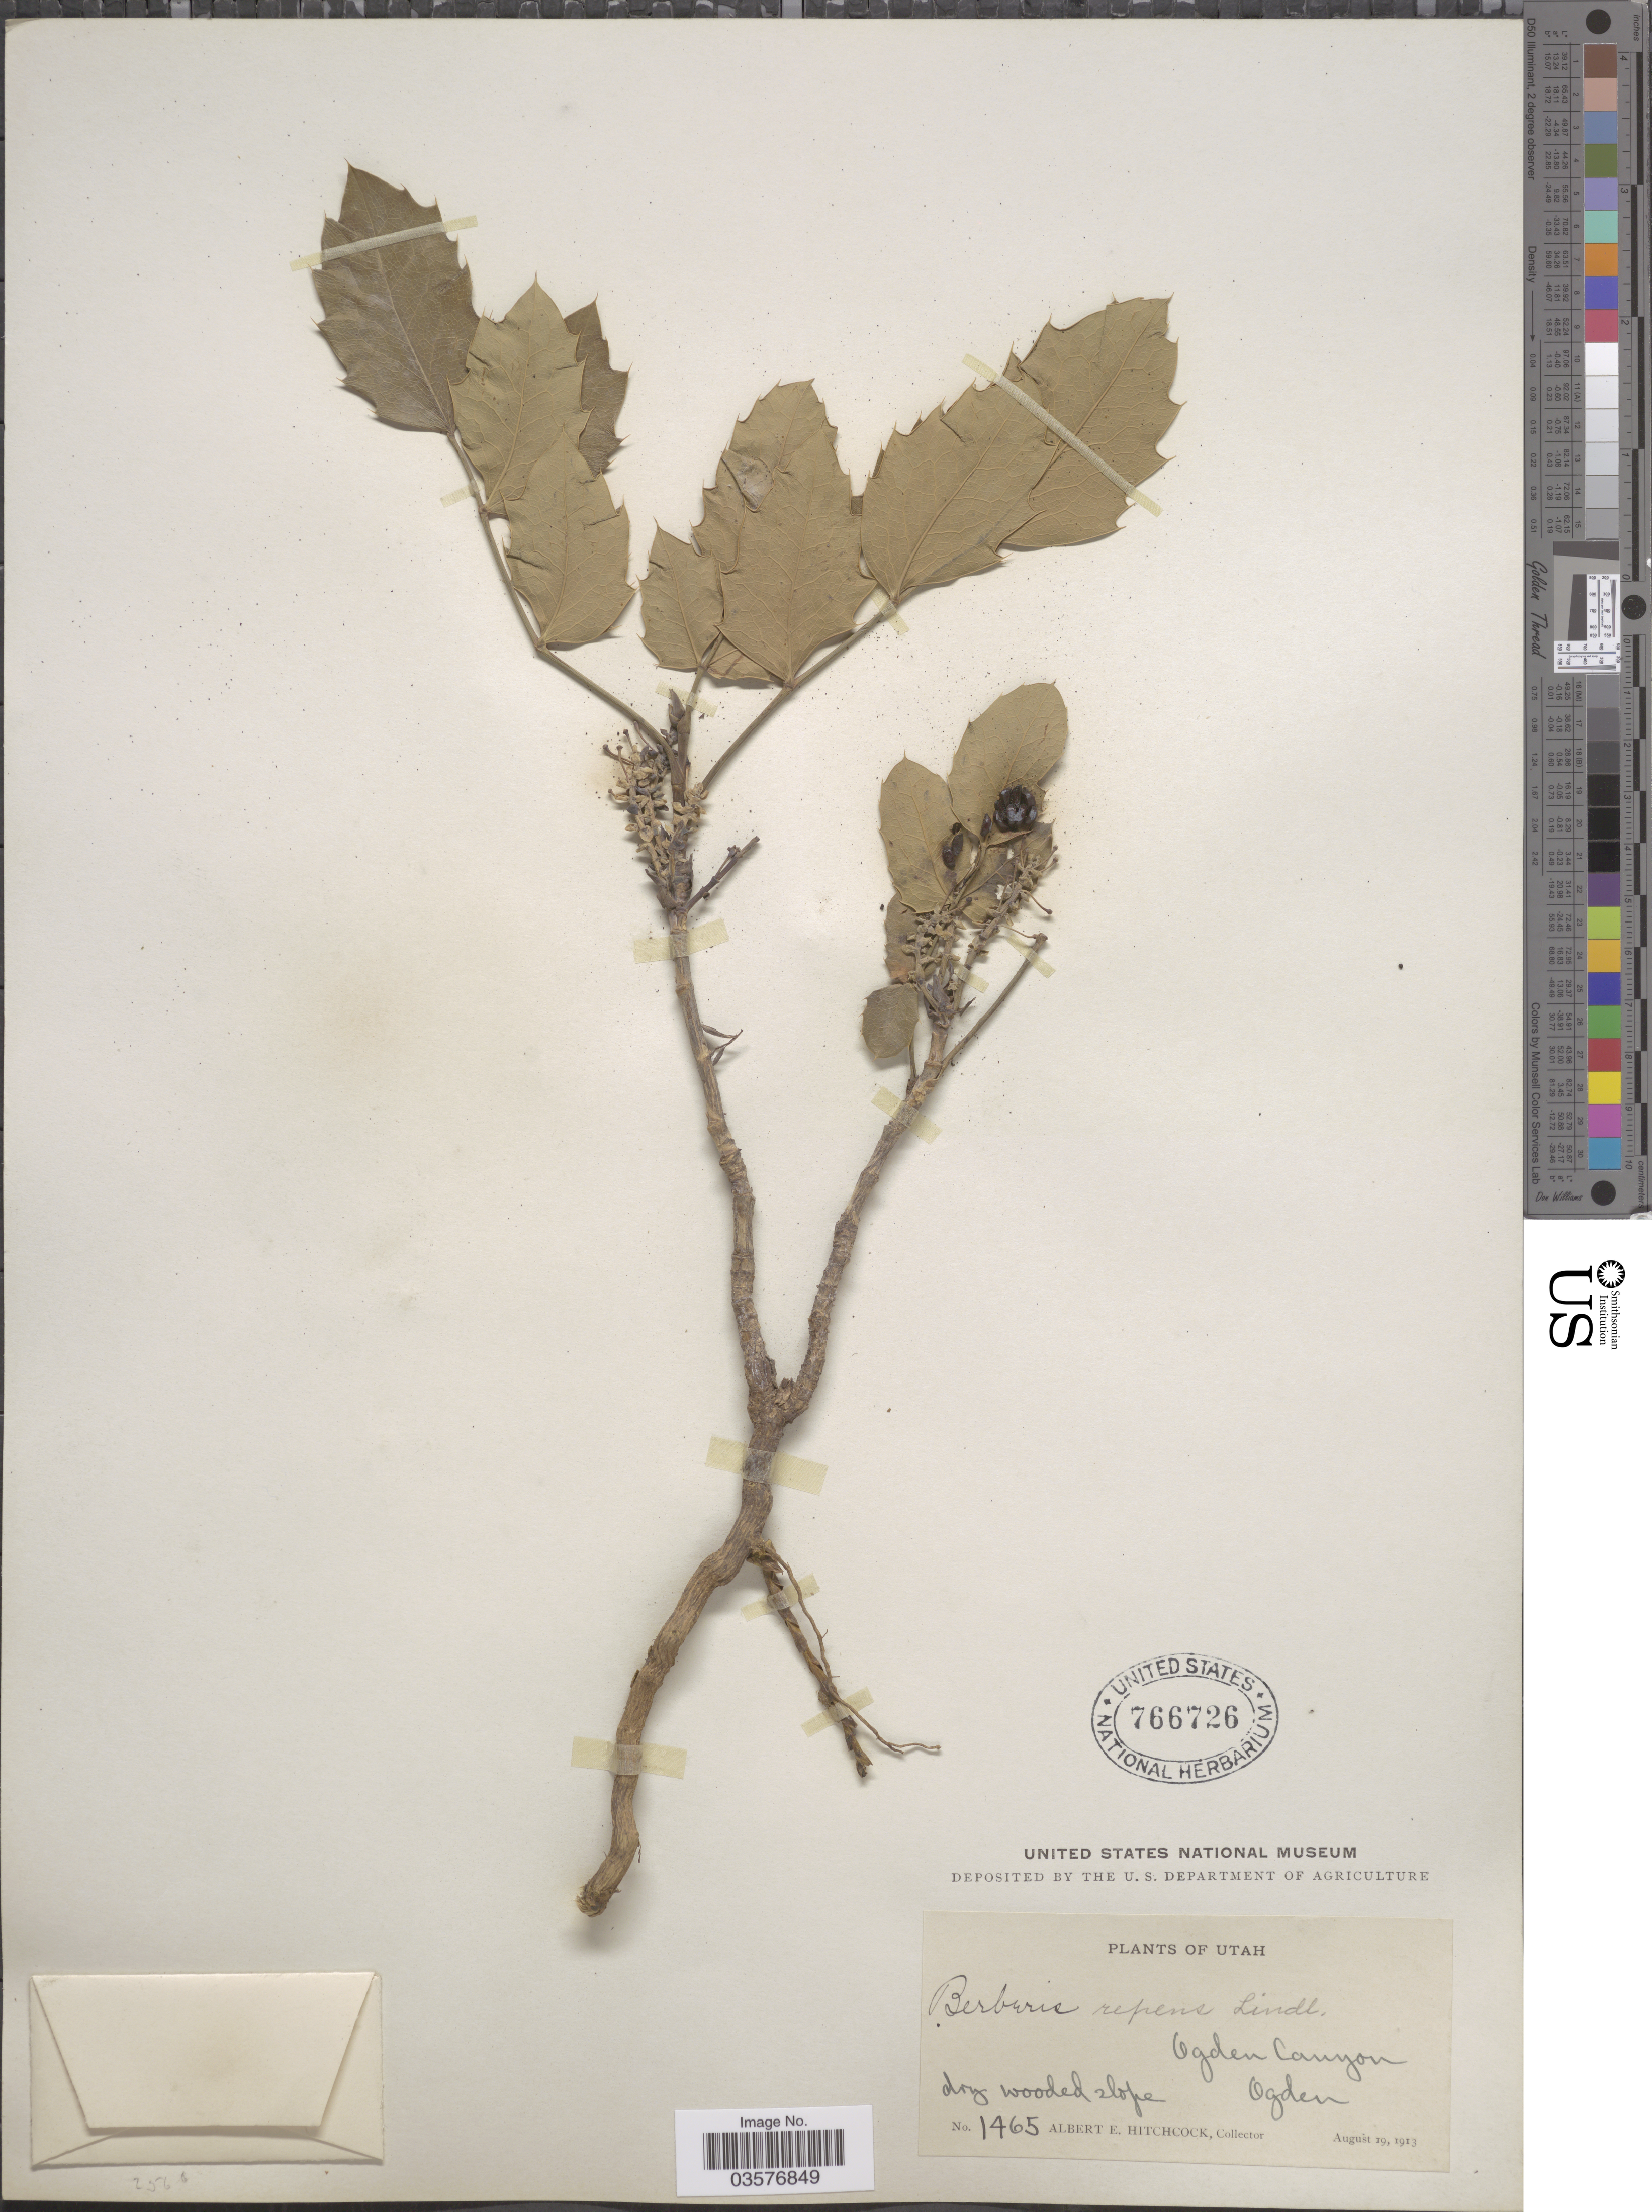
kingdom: Plantae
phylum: Tracheophyta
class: Magnoliopsida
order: Ranunculales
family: Berberidaceae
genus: Mahonia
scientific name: Mahonia repens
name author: (Lindl.) G. Don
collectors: A. Hitchcock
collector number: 1465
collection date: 1913-08-19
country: United States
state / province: Utah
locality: Ogden Canyon. Dry wooded slope Ogden.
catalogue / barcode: US 766726